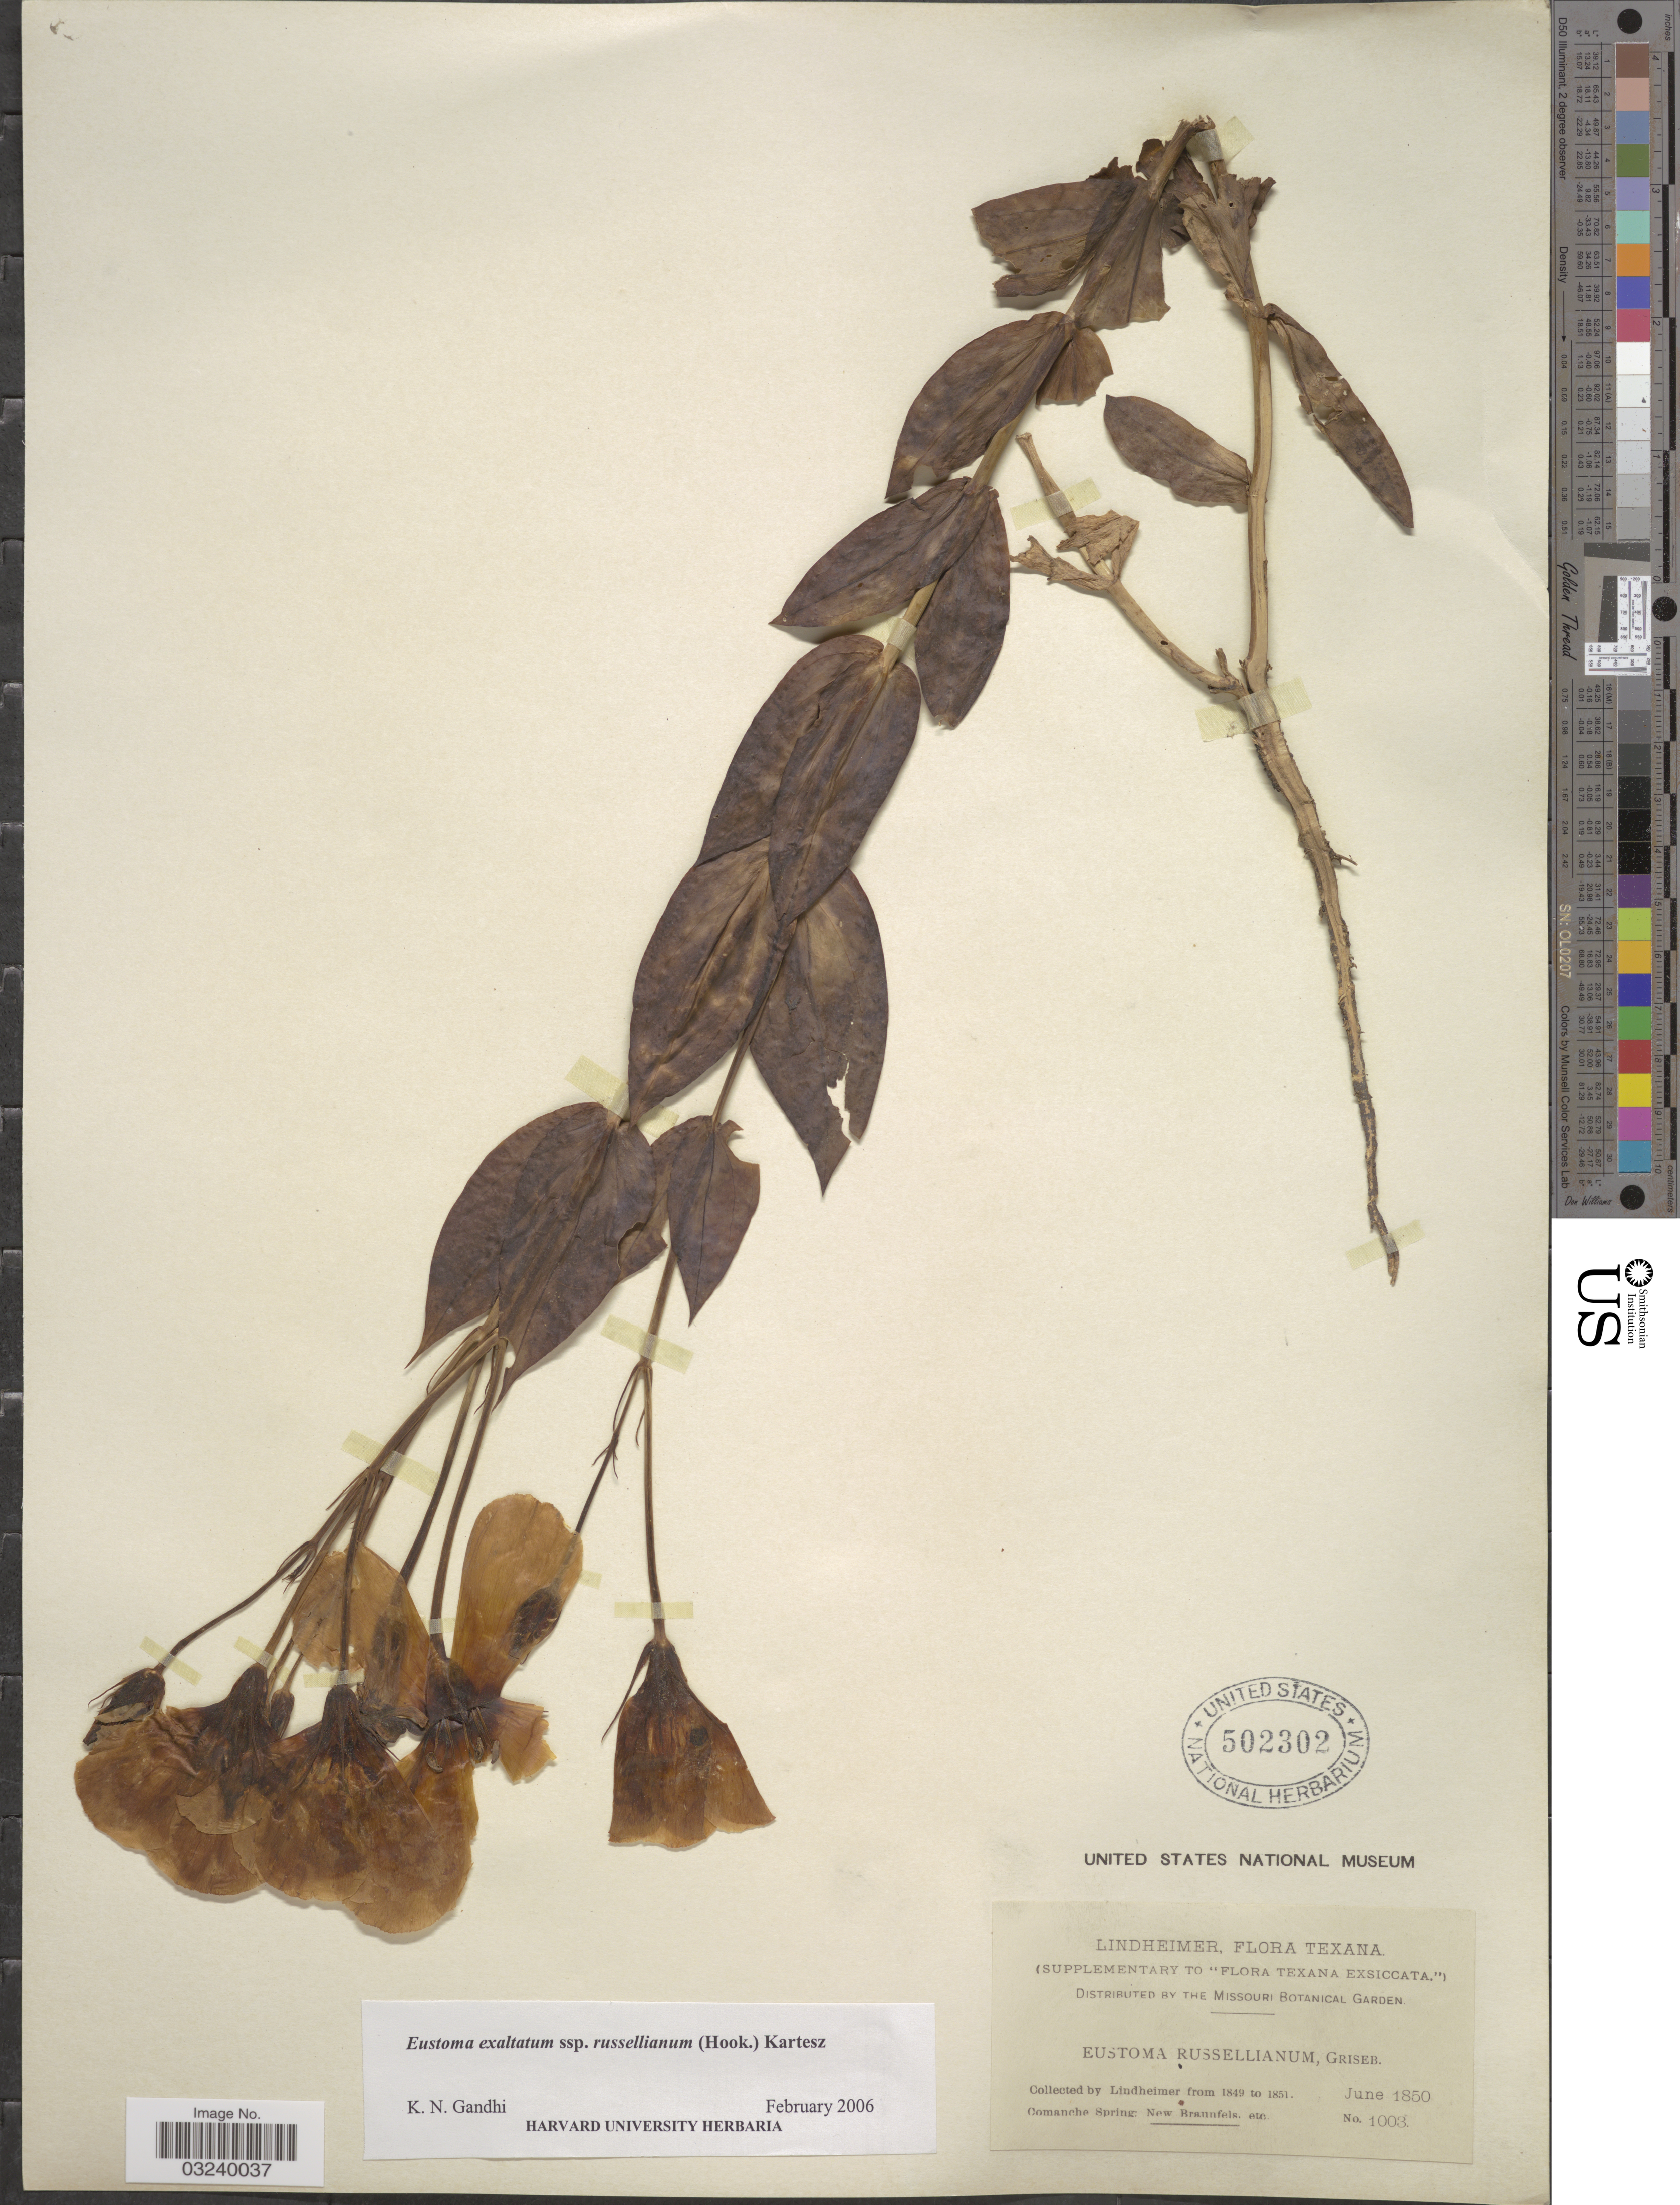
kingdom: Plantae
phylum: Tracheophyta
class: Magnoliopsida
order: Gentianales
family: Gentianaceae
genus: Eustoma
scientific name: Eustoma grandiflorum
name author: (Raf.) Shinners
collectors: -. Lindheimer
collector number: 1003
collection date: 1850-06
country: United States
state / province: Texas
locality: Comanche Spring: New Braunfels, etc.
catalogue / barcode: US 502302